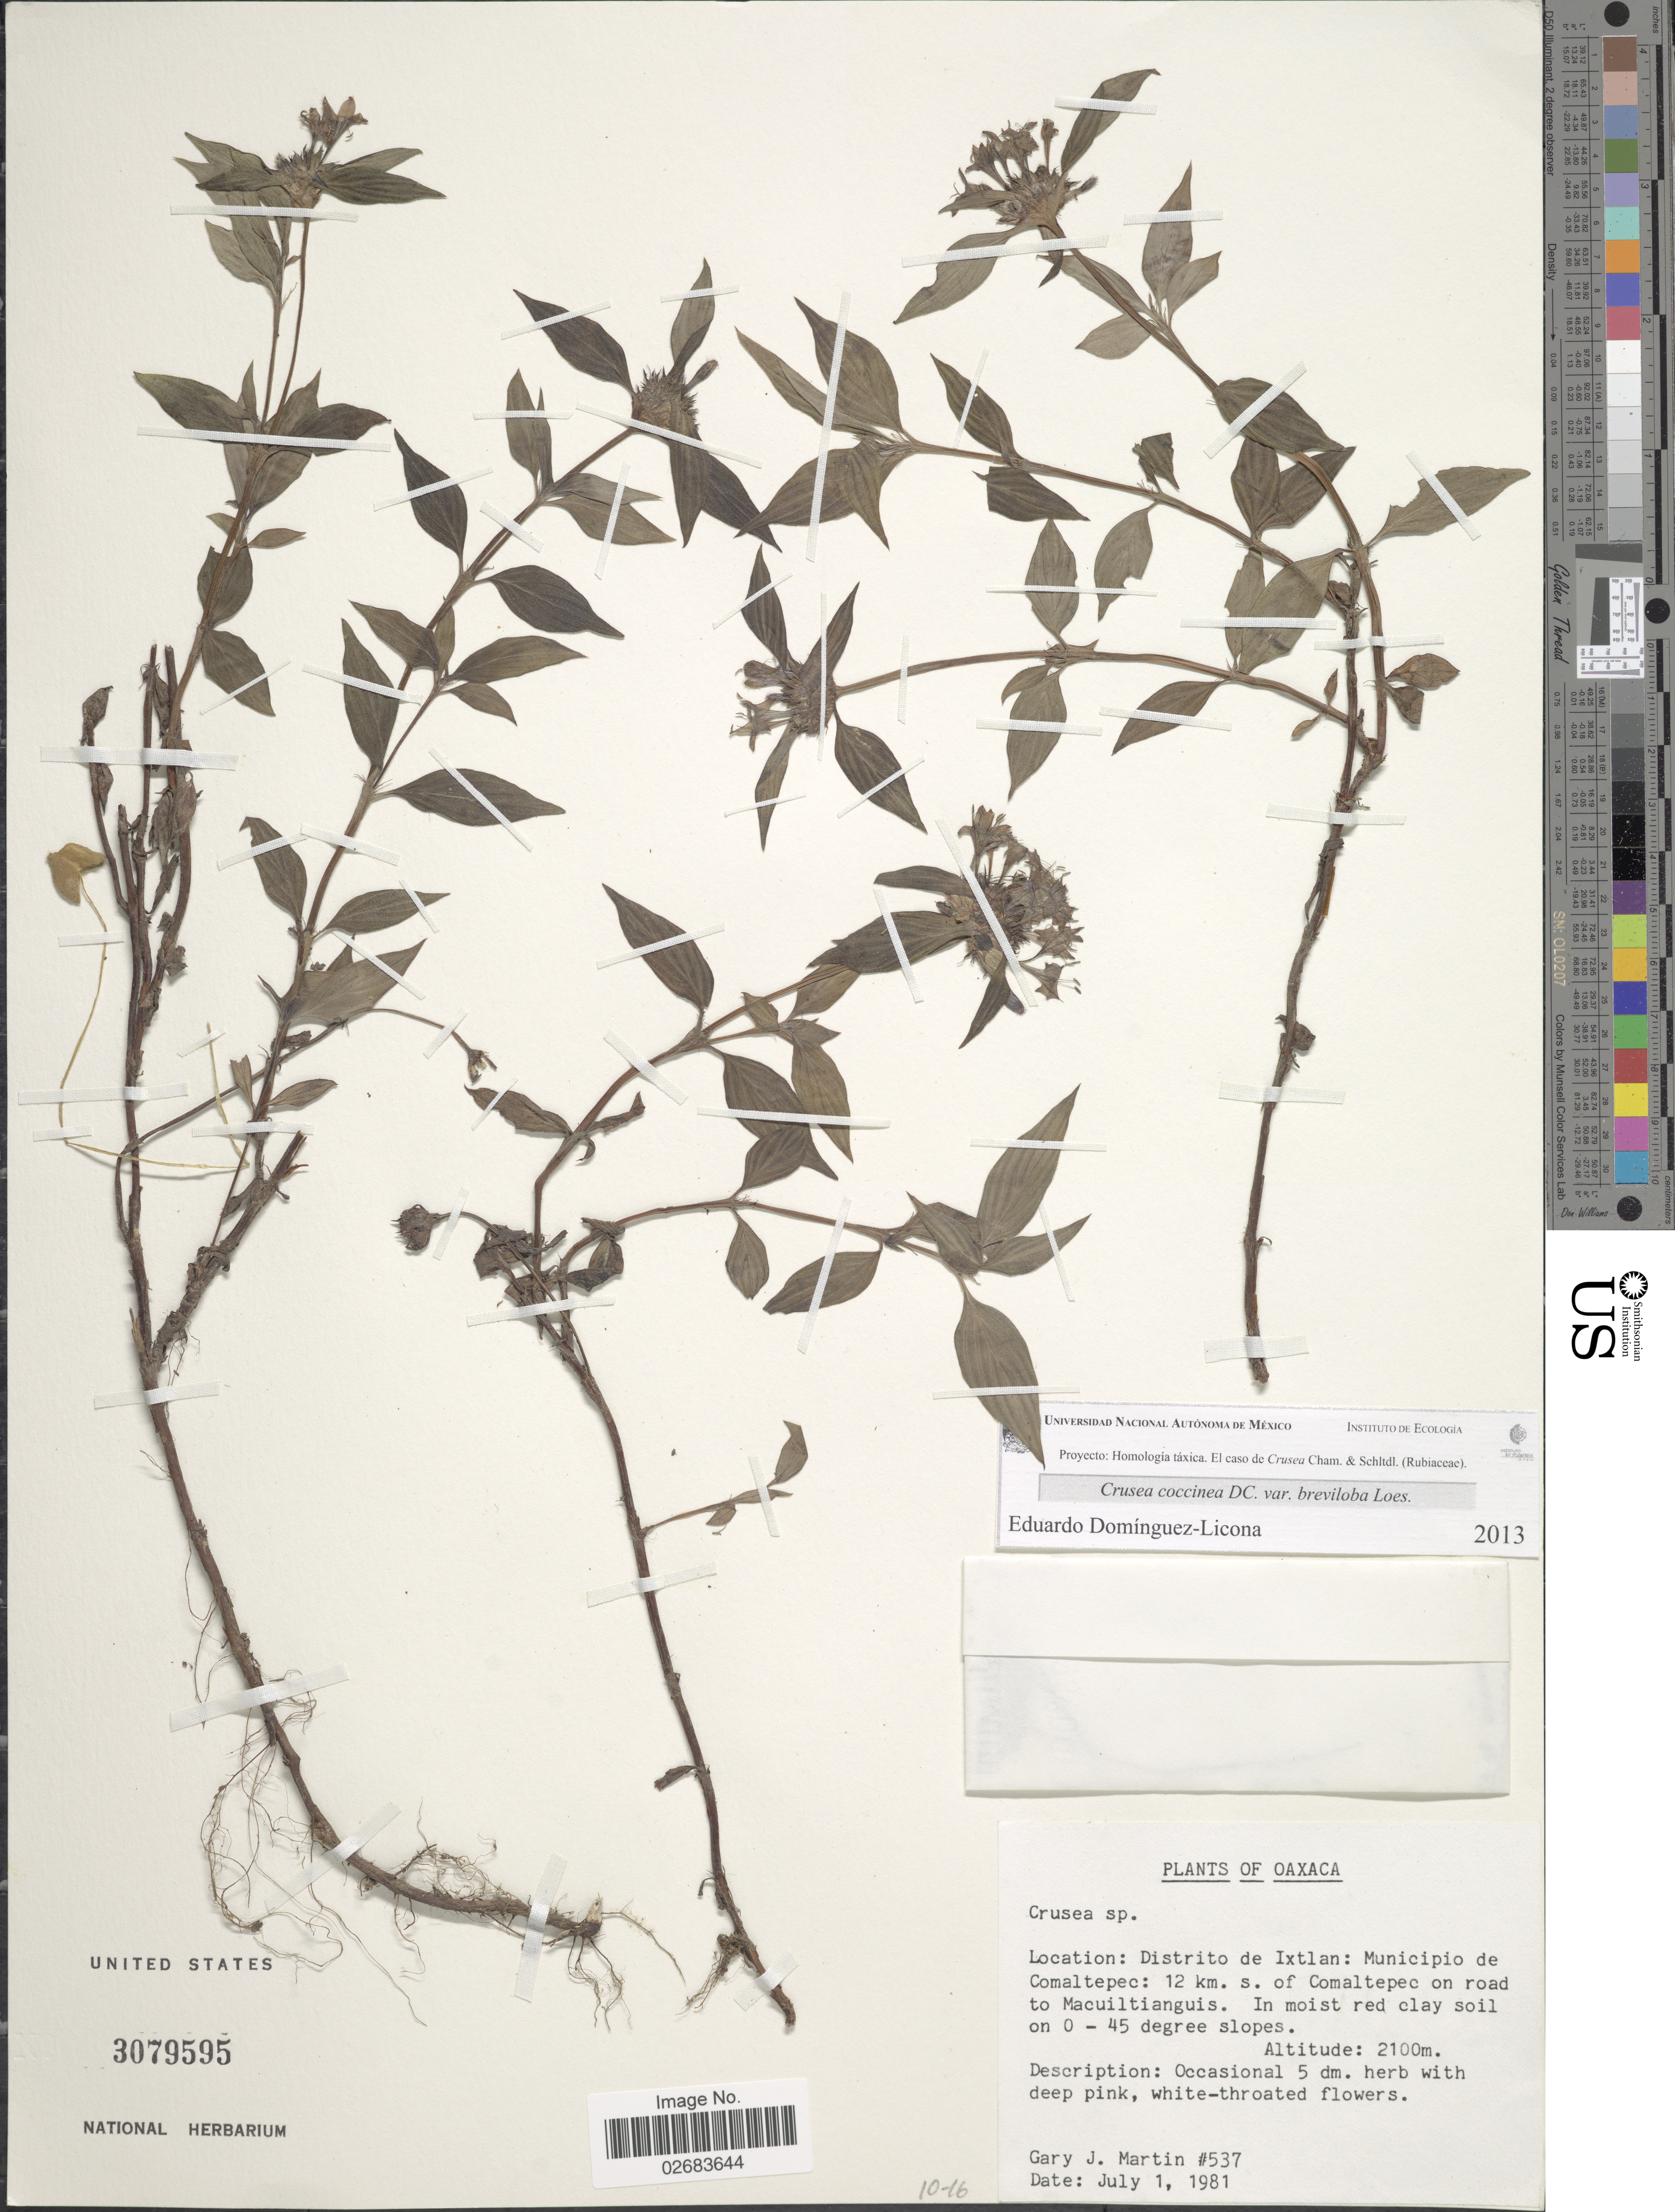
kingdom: Plantae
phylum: Tracheophyta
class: Magnoliopsida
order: Gentianales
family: Rubiaceae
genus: Crusea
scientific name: Crusea coccinea var. breviloba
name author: Loes.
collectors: G. J. Martin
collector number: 537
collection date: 1981-07-01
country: Mexico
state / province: Oaxaca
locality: Distrito de Ixtlan: Municipio de Comaltepec: 12 km. s. of Comaltepec on road to Macuiltianguis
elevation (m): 2100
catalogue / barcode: US 3079595